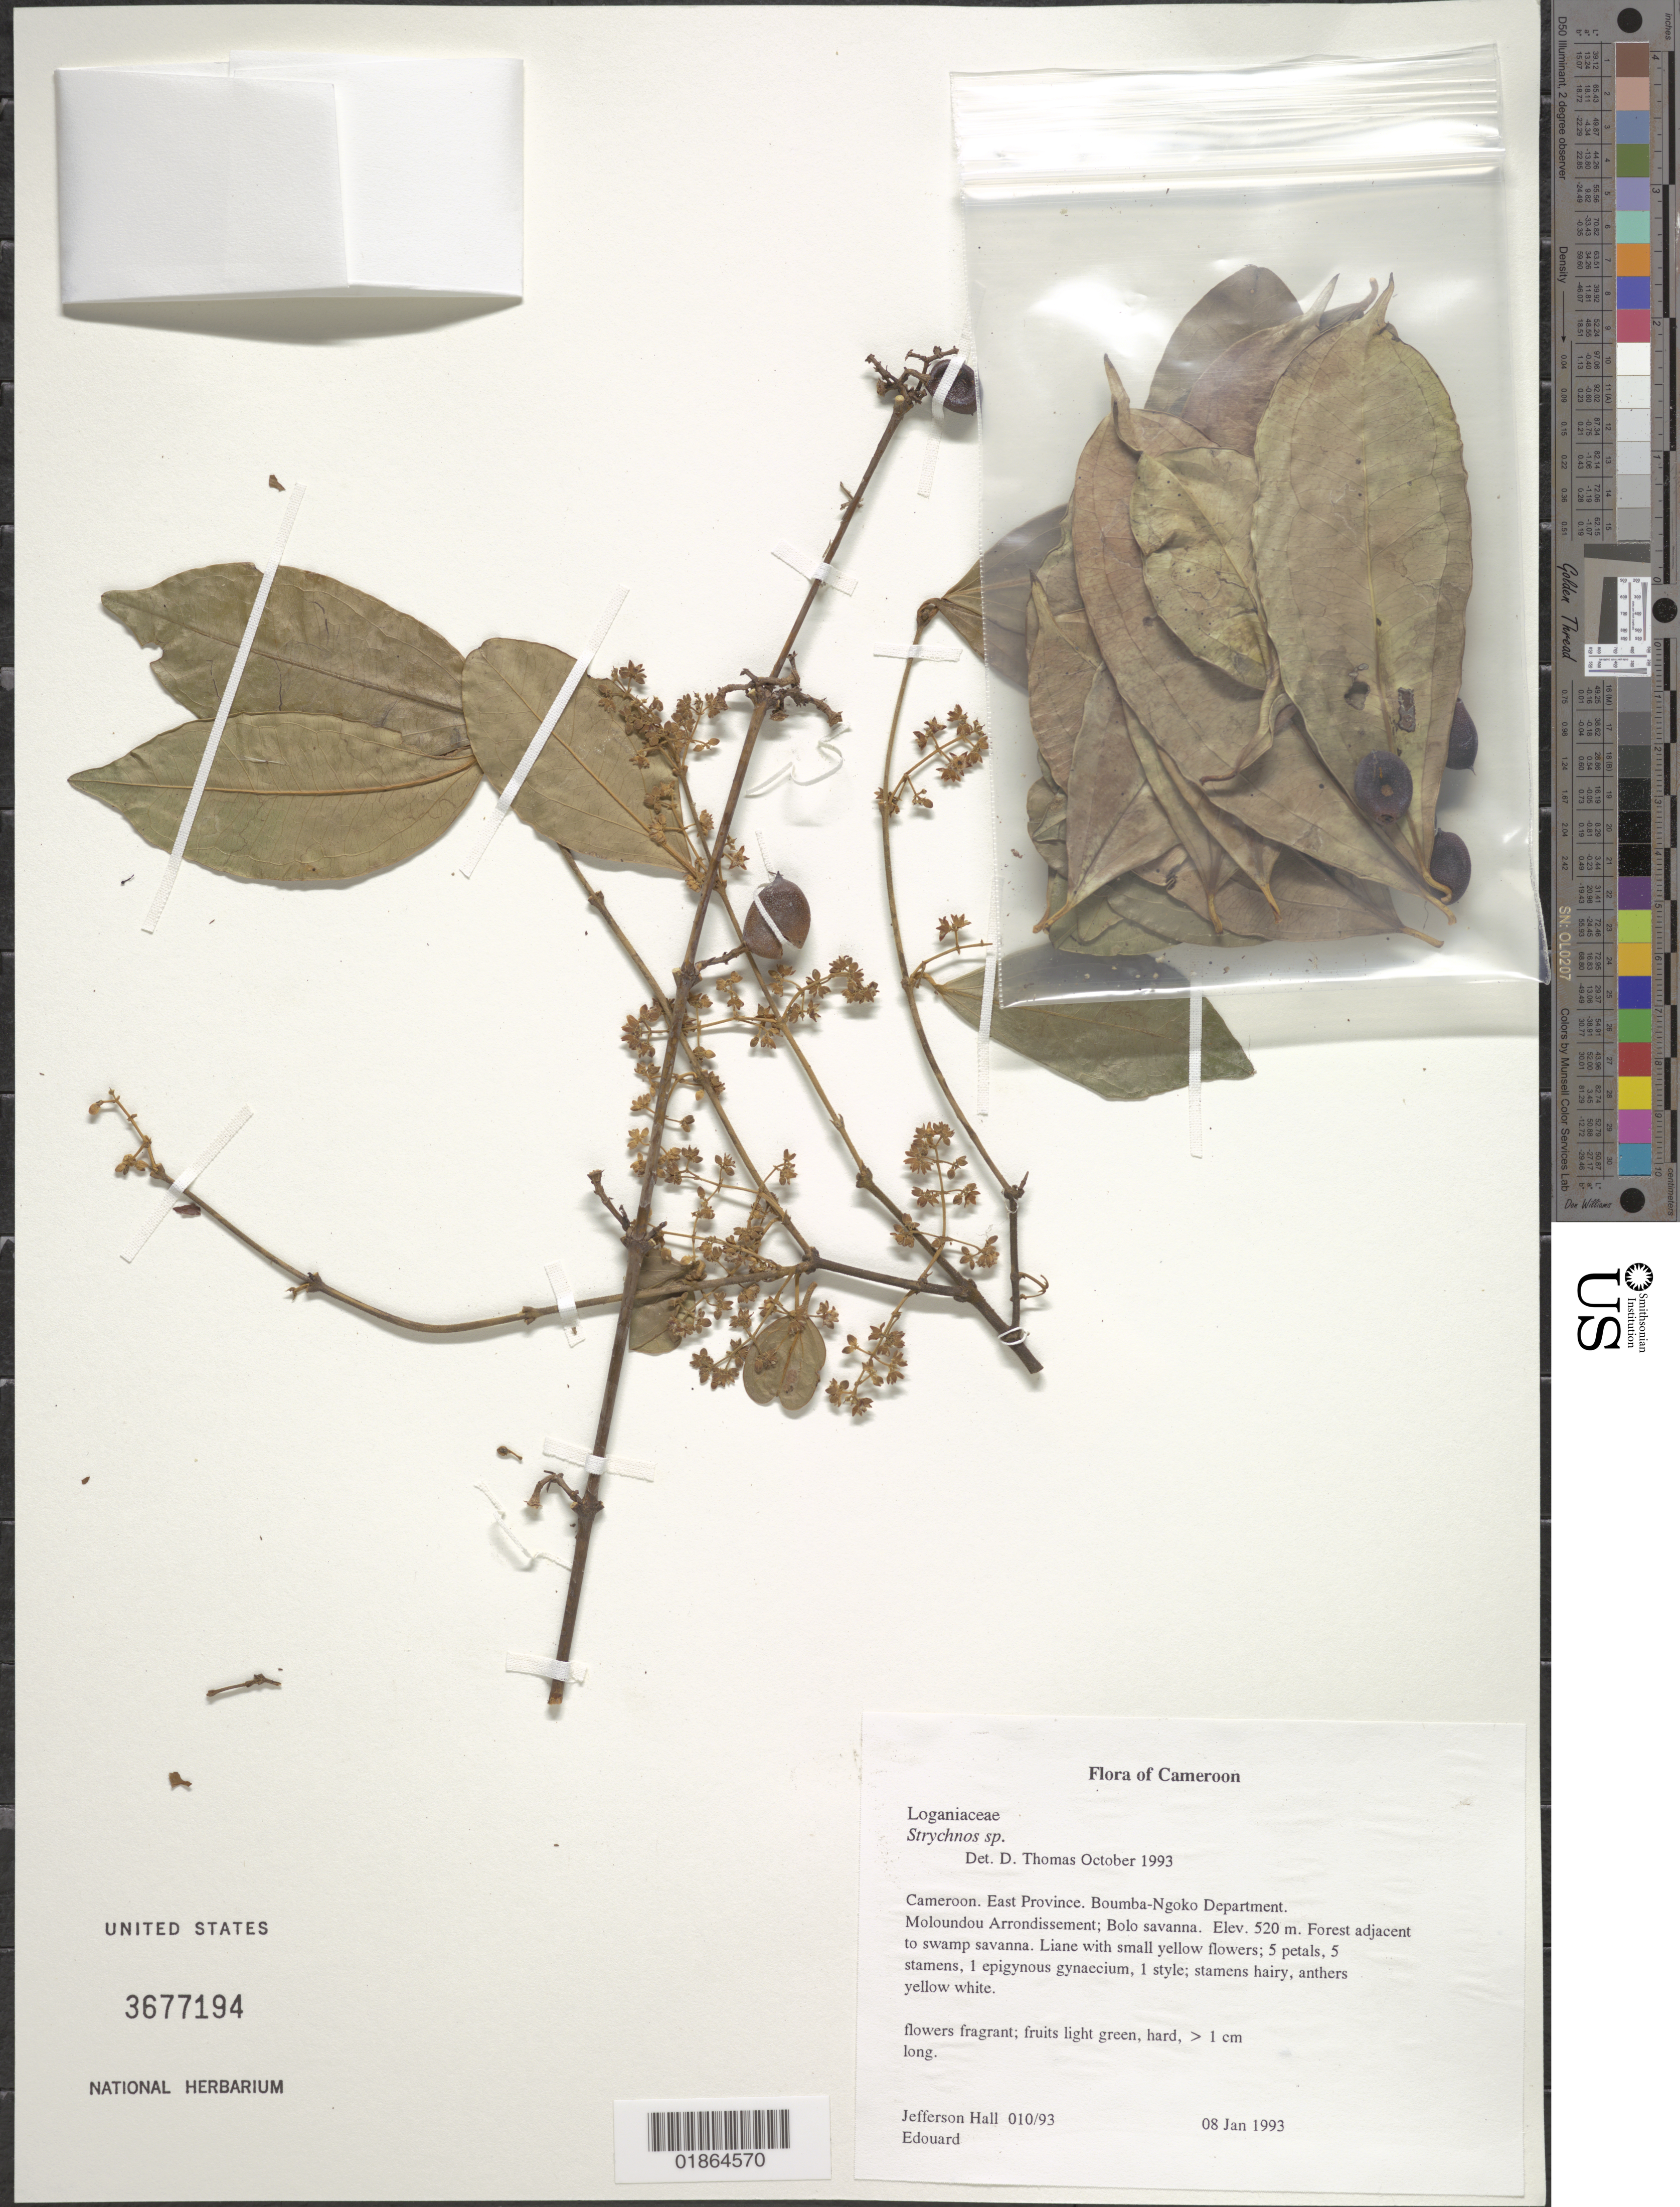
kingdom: Plantae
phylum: Tracheophyta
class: Magnoliopsida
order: Gentianales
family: Loganiaceae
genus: Strychnos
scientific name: Strychnos sp.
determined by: Thomas, D.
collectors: J. Hall & -. Edouard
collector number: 010/93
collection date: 1993-01-08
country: Cameroon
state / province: Est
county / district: Boumba-ngoko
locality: Moloundou Arrondissement; Bolo savanna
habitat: Forest adjacent to swamp savanna.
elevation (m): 520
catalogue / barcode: US 3677194